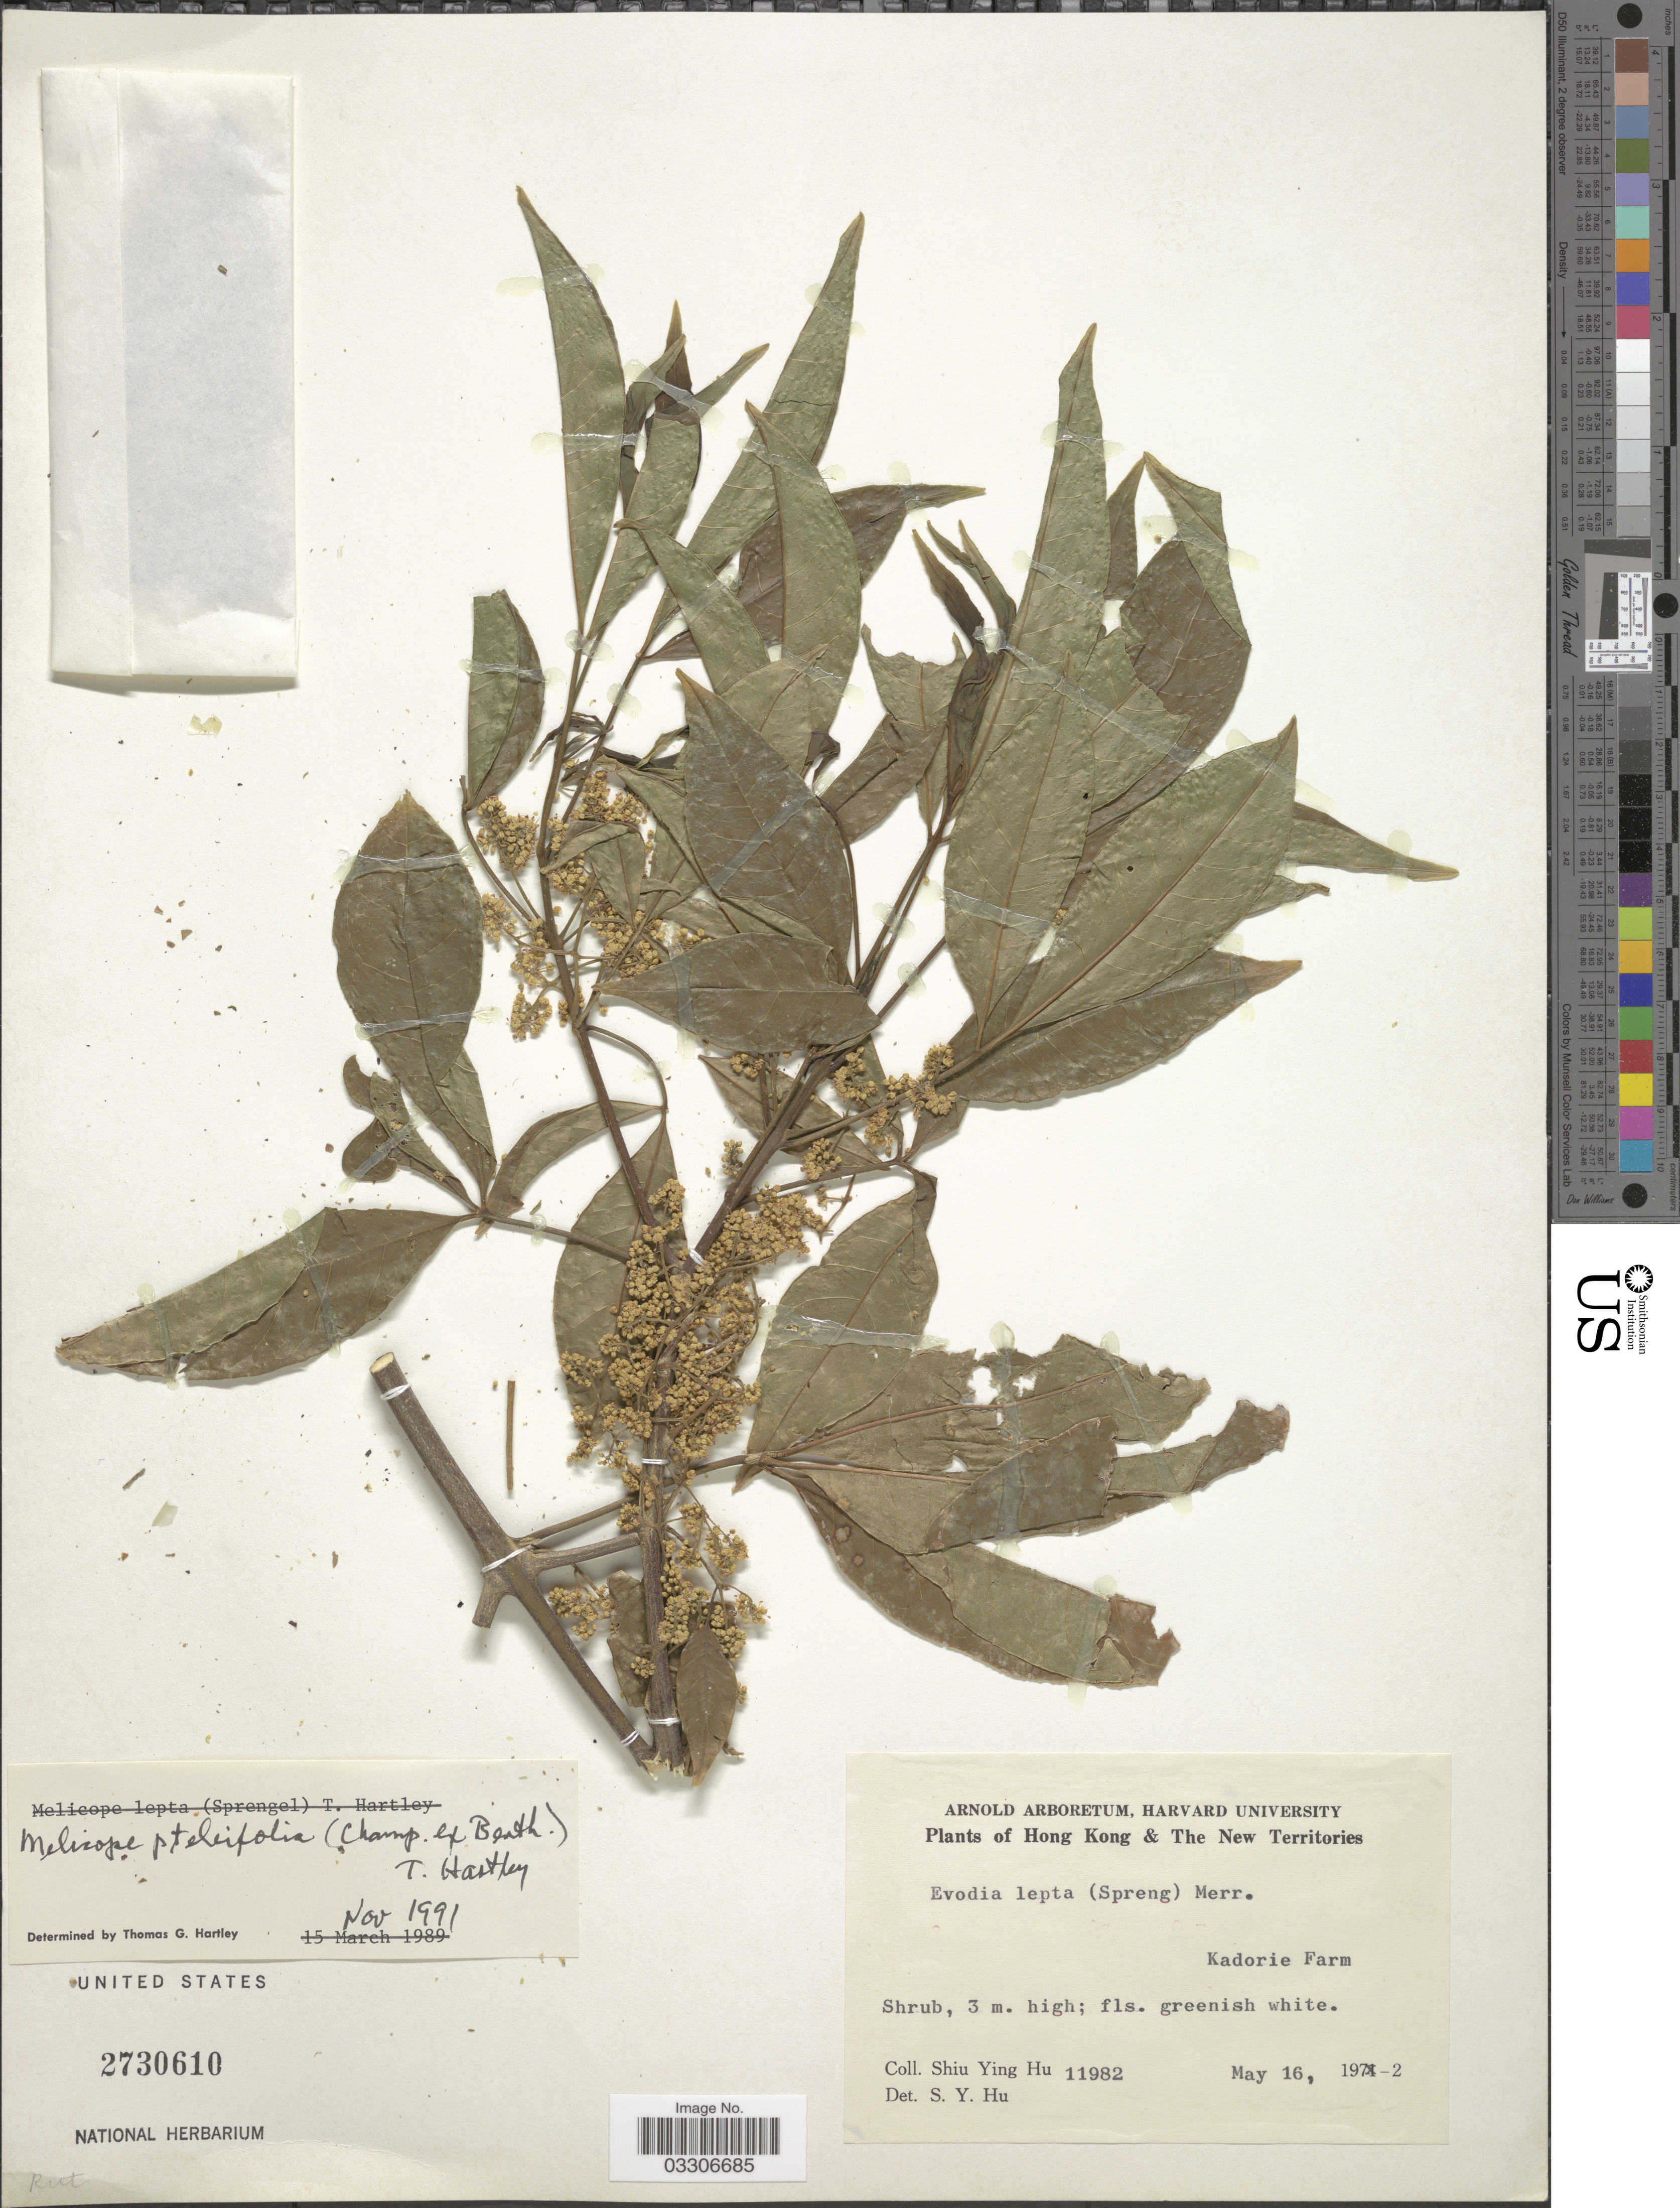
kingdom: Plantae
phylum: Tracheophyta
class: Magnoliopsida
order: Sapindales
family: Rutaceae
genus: Melicope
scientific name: Melicope pteleifolia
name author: (Champ. ex Benth.) T.G. Hartley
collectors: S. Y. Hu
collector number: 11982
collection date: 1972-05-16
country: China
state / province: Hong Kong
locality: The New Territories. Kadorie Farm.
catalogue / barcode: US 2730610